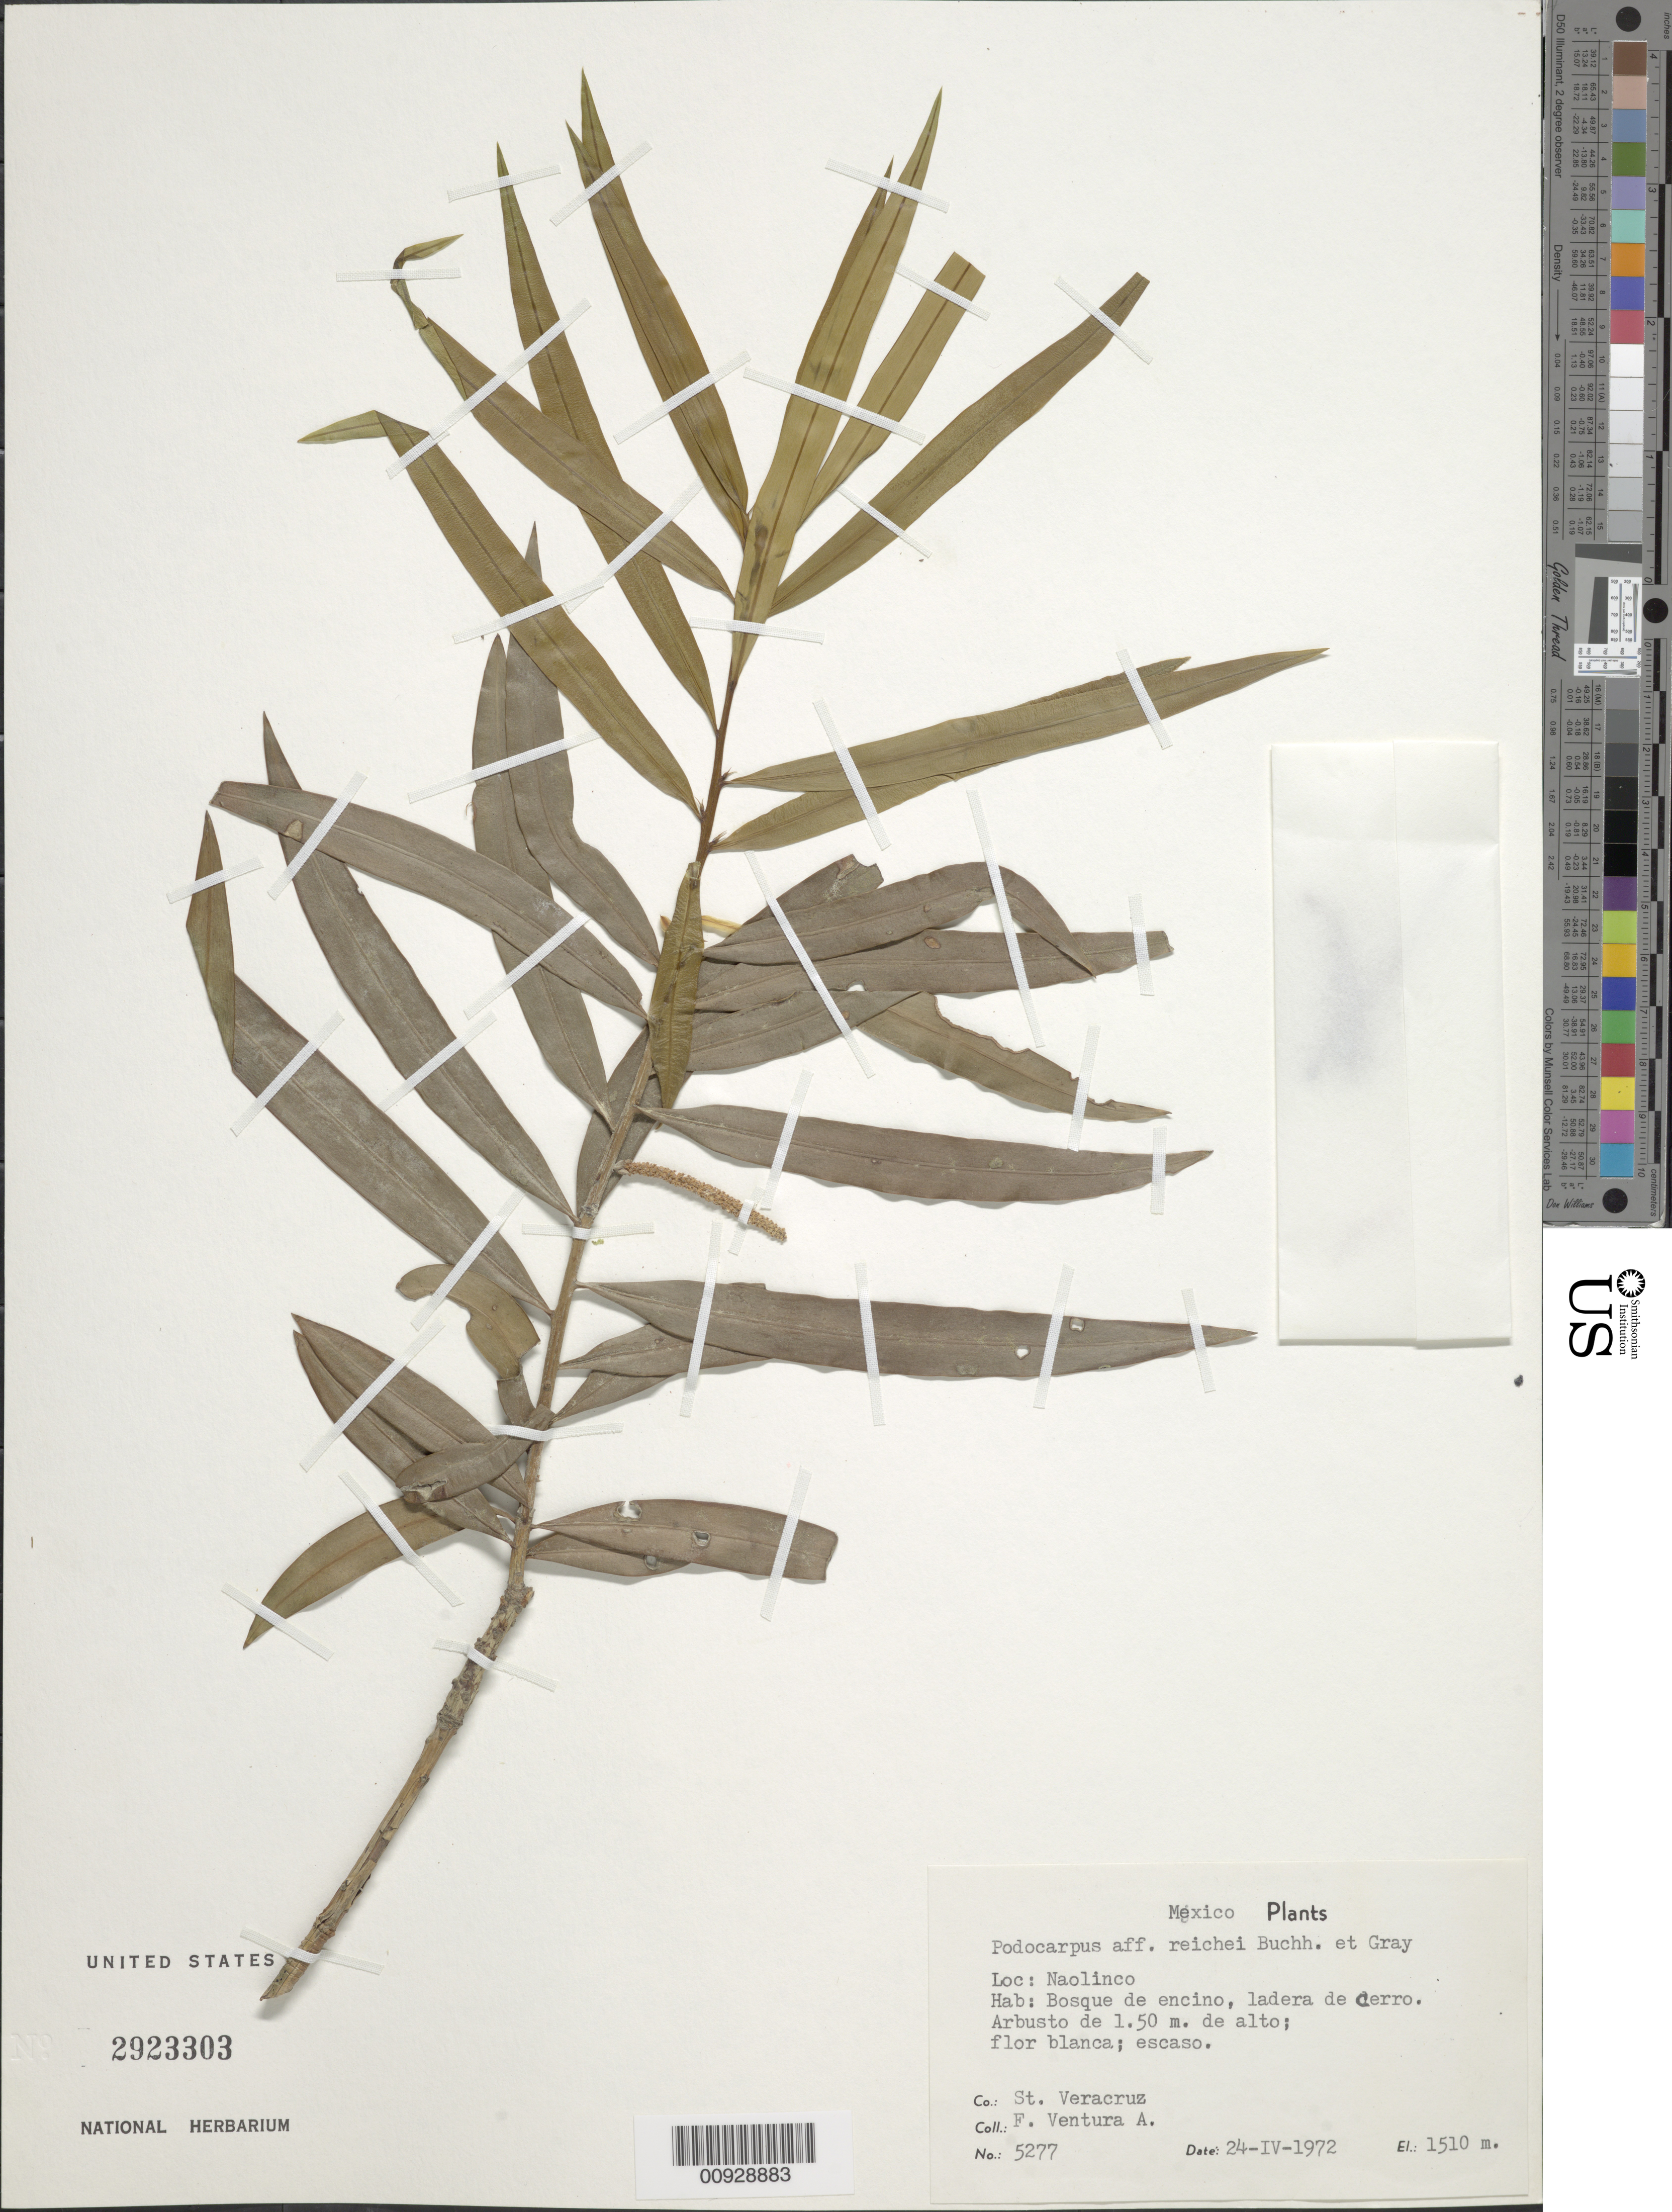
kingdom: Plantae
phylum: Tracheophyta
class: Pinopsida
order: Pinales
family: Podocarpaceae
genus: Podocarpus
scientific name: Podocarpus reichei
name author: J. Buchholz & N.E. Gray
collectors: F. Ventura A.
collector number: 5277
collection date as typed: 24 Apr 1972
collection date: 1972-04-24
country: Mexico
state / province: Veracruz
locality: Naolinco.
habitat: Bosque de encino, ladera de cerro.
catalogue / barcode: US 2923303